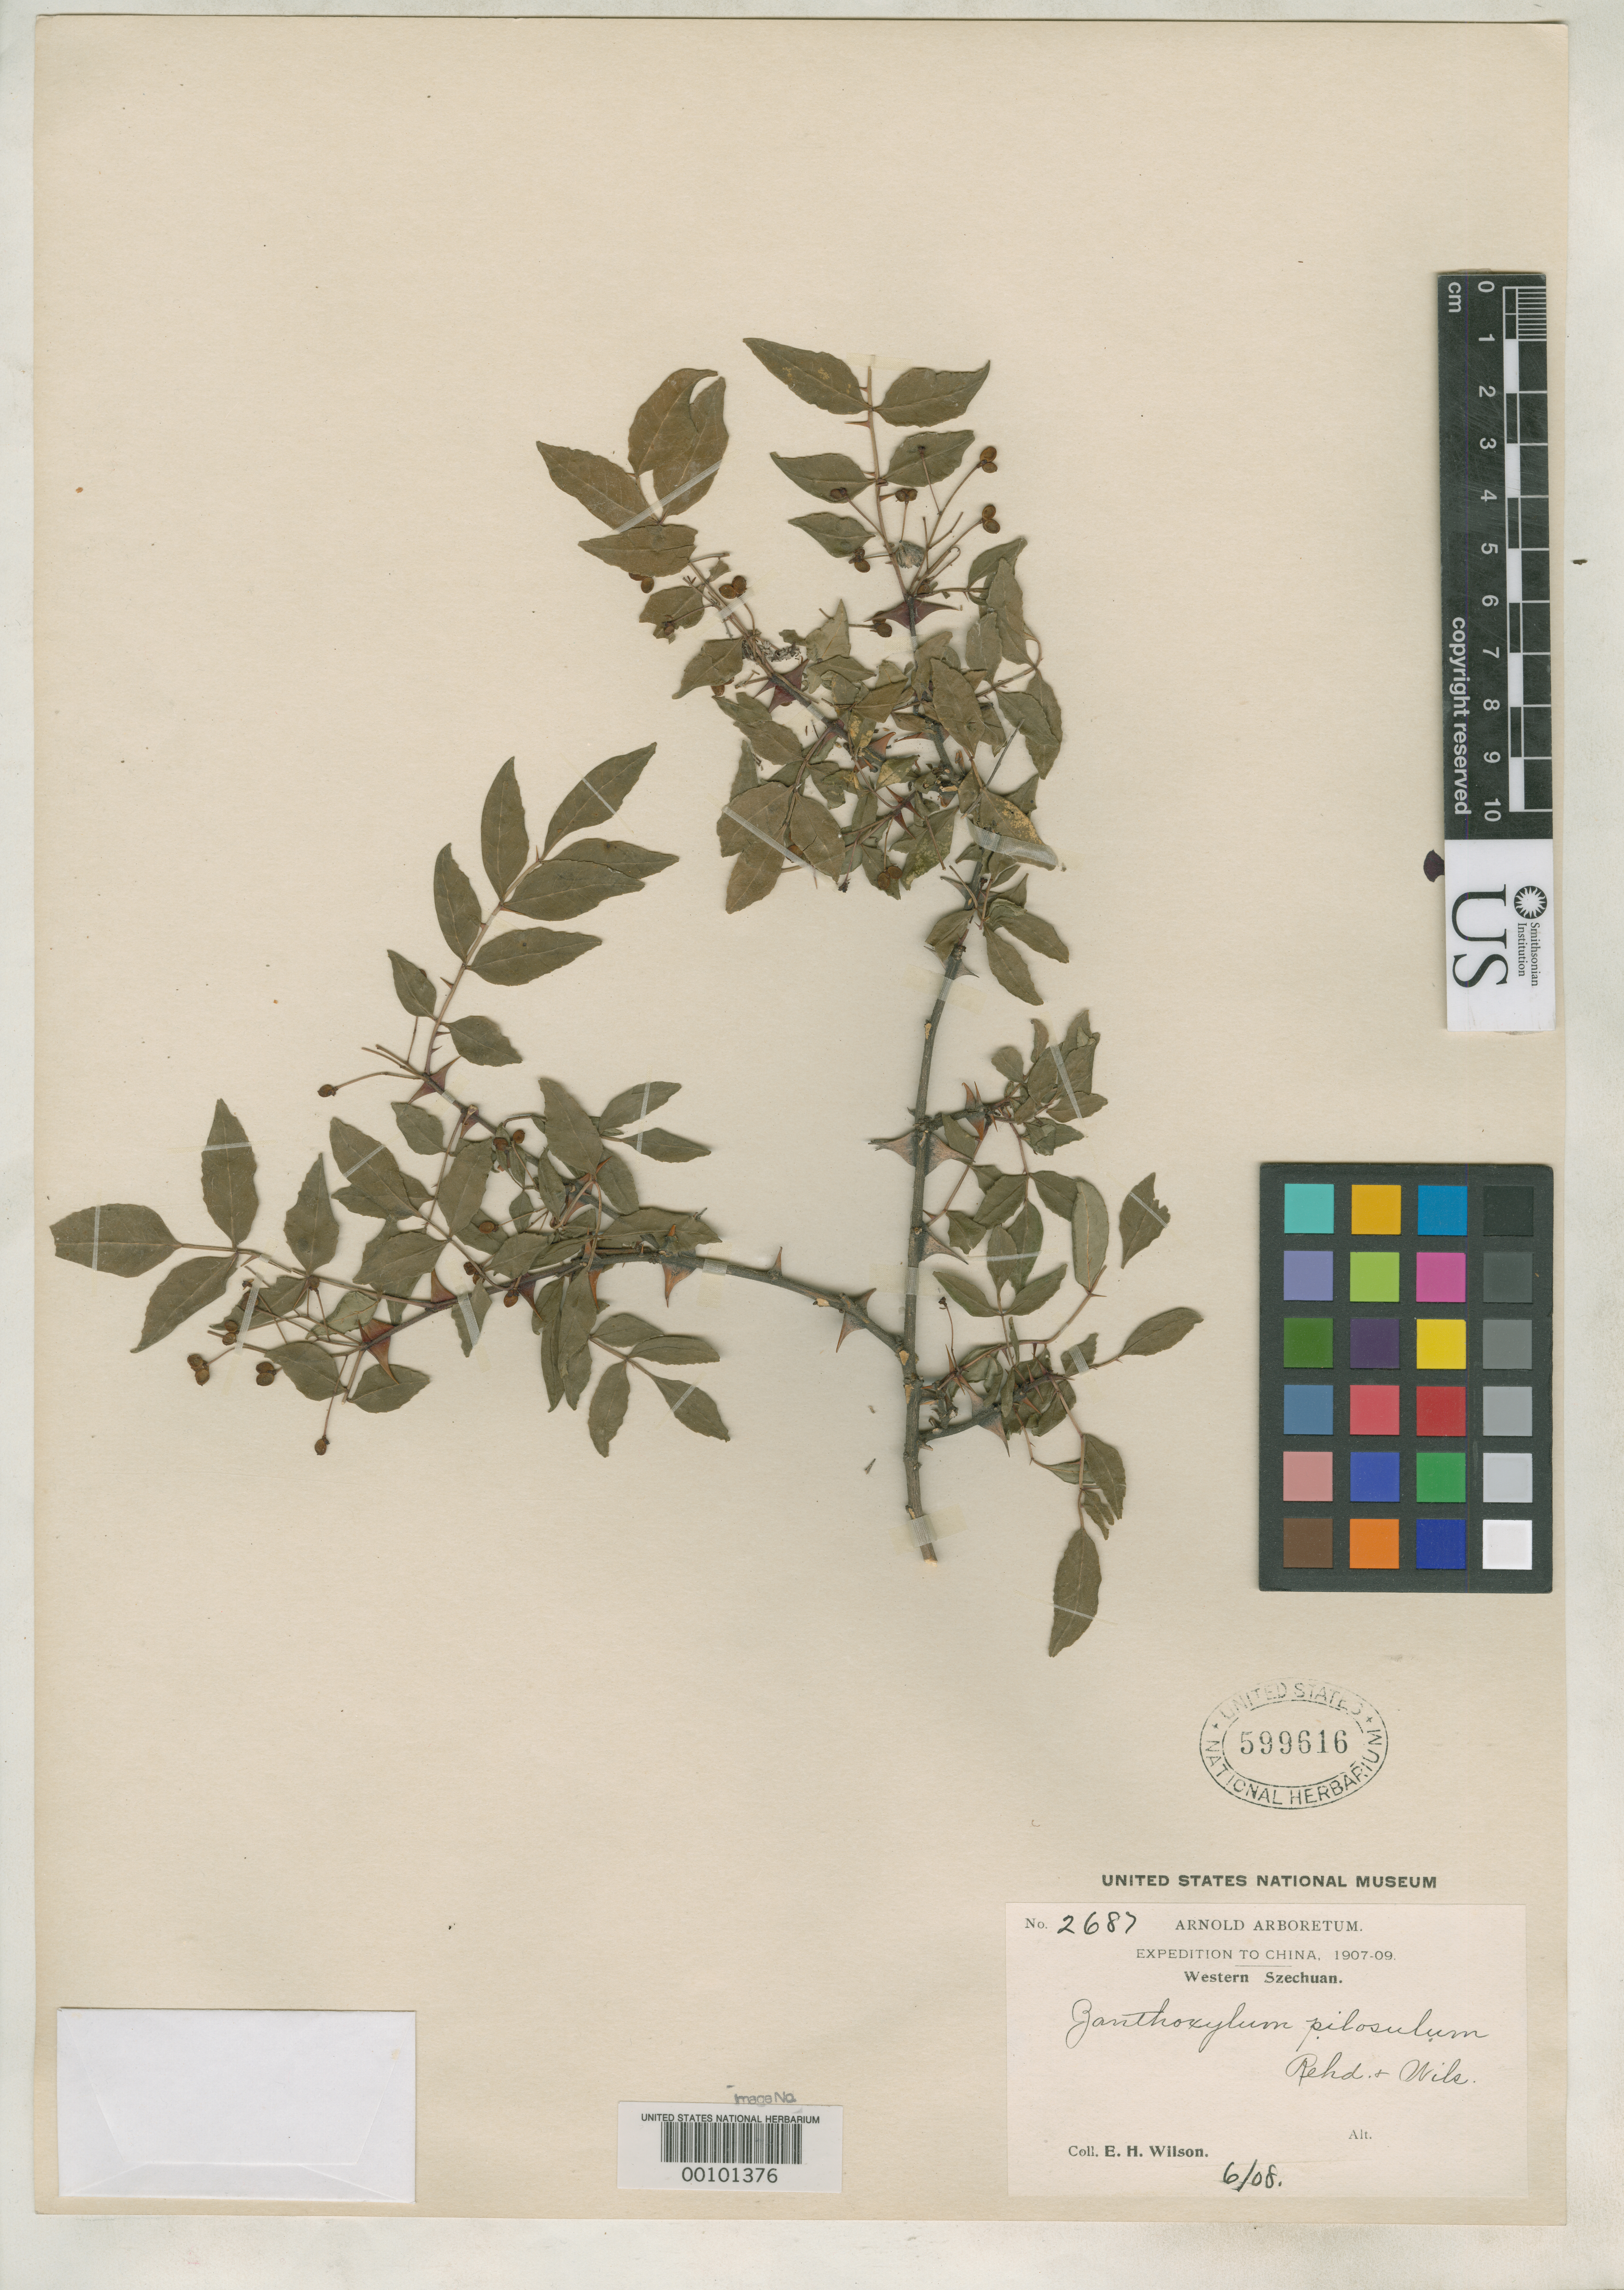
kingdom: Plantae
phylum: Tracheophyta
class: Magnoliopsida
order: Sapindales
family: Rutaceae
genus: Zanthoxylum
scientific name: Zanthoxylum pilosulum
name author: Rehder & E.H. Wilson in Sarg.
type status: Isotype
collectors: E. H. Wilson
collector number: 2687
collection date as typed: Jun 1908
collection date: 1908-06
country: China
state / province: Sichuan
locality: Western Szechwan, Monkongting, descent of Hsaochin Ho.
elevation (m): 2300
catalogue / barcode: US 599616